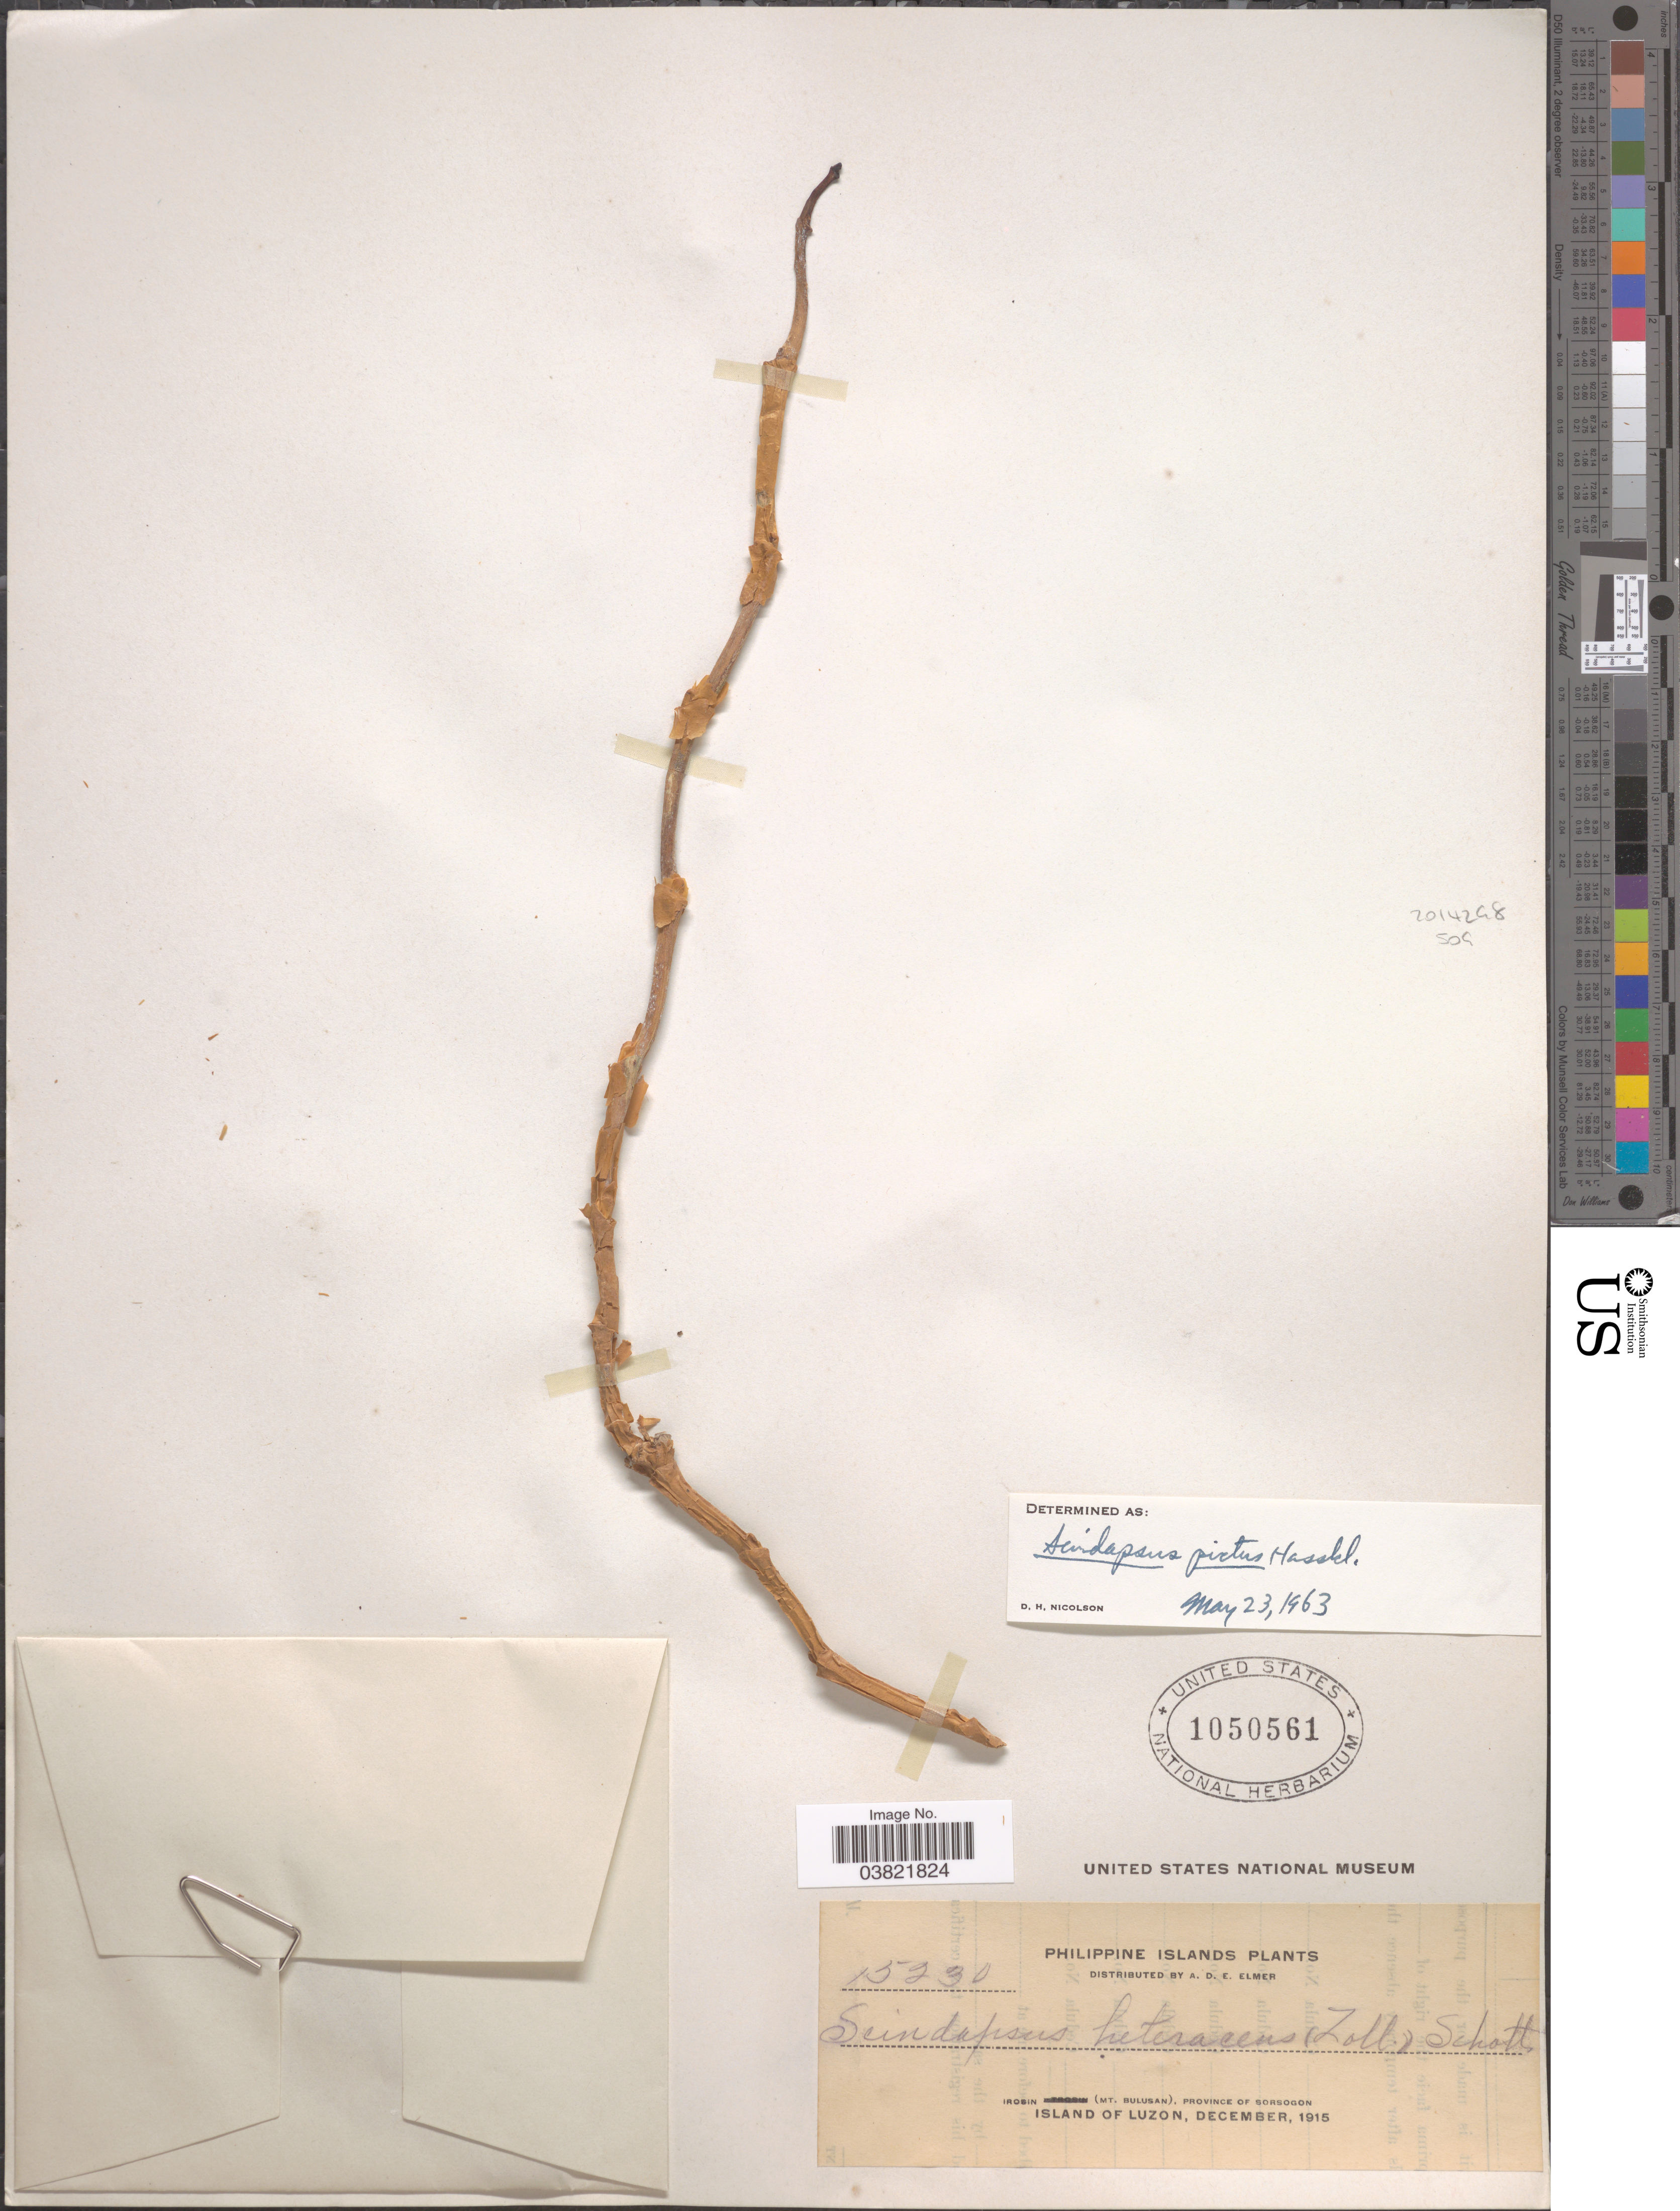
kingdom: Plantae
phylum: Tracheophyta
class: Liliopsida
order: Alismatales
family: Araceae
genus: Scindapsus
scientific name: Scindapsus pictus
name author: Hassk.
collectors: A. D. E. Elmer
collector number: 15230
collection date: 1915-12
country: Philippines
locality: Philippine Islands. Irosin (Mt. Bulusan), Province of Sorsogon. Island of Luzon.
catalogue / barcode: US 1050561